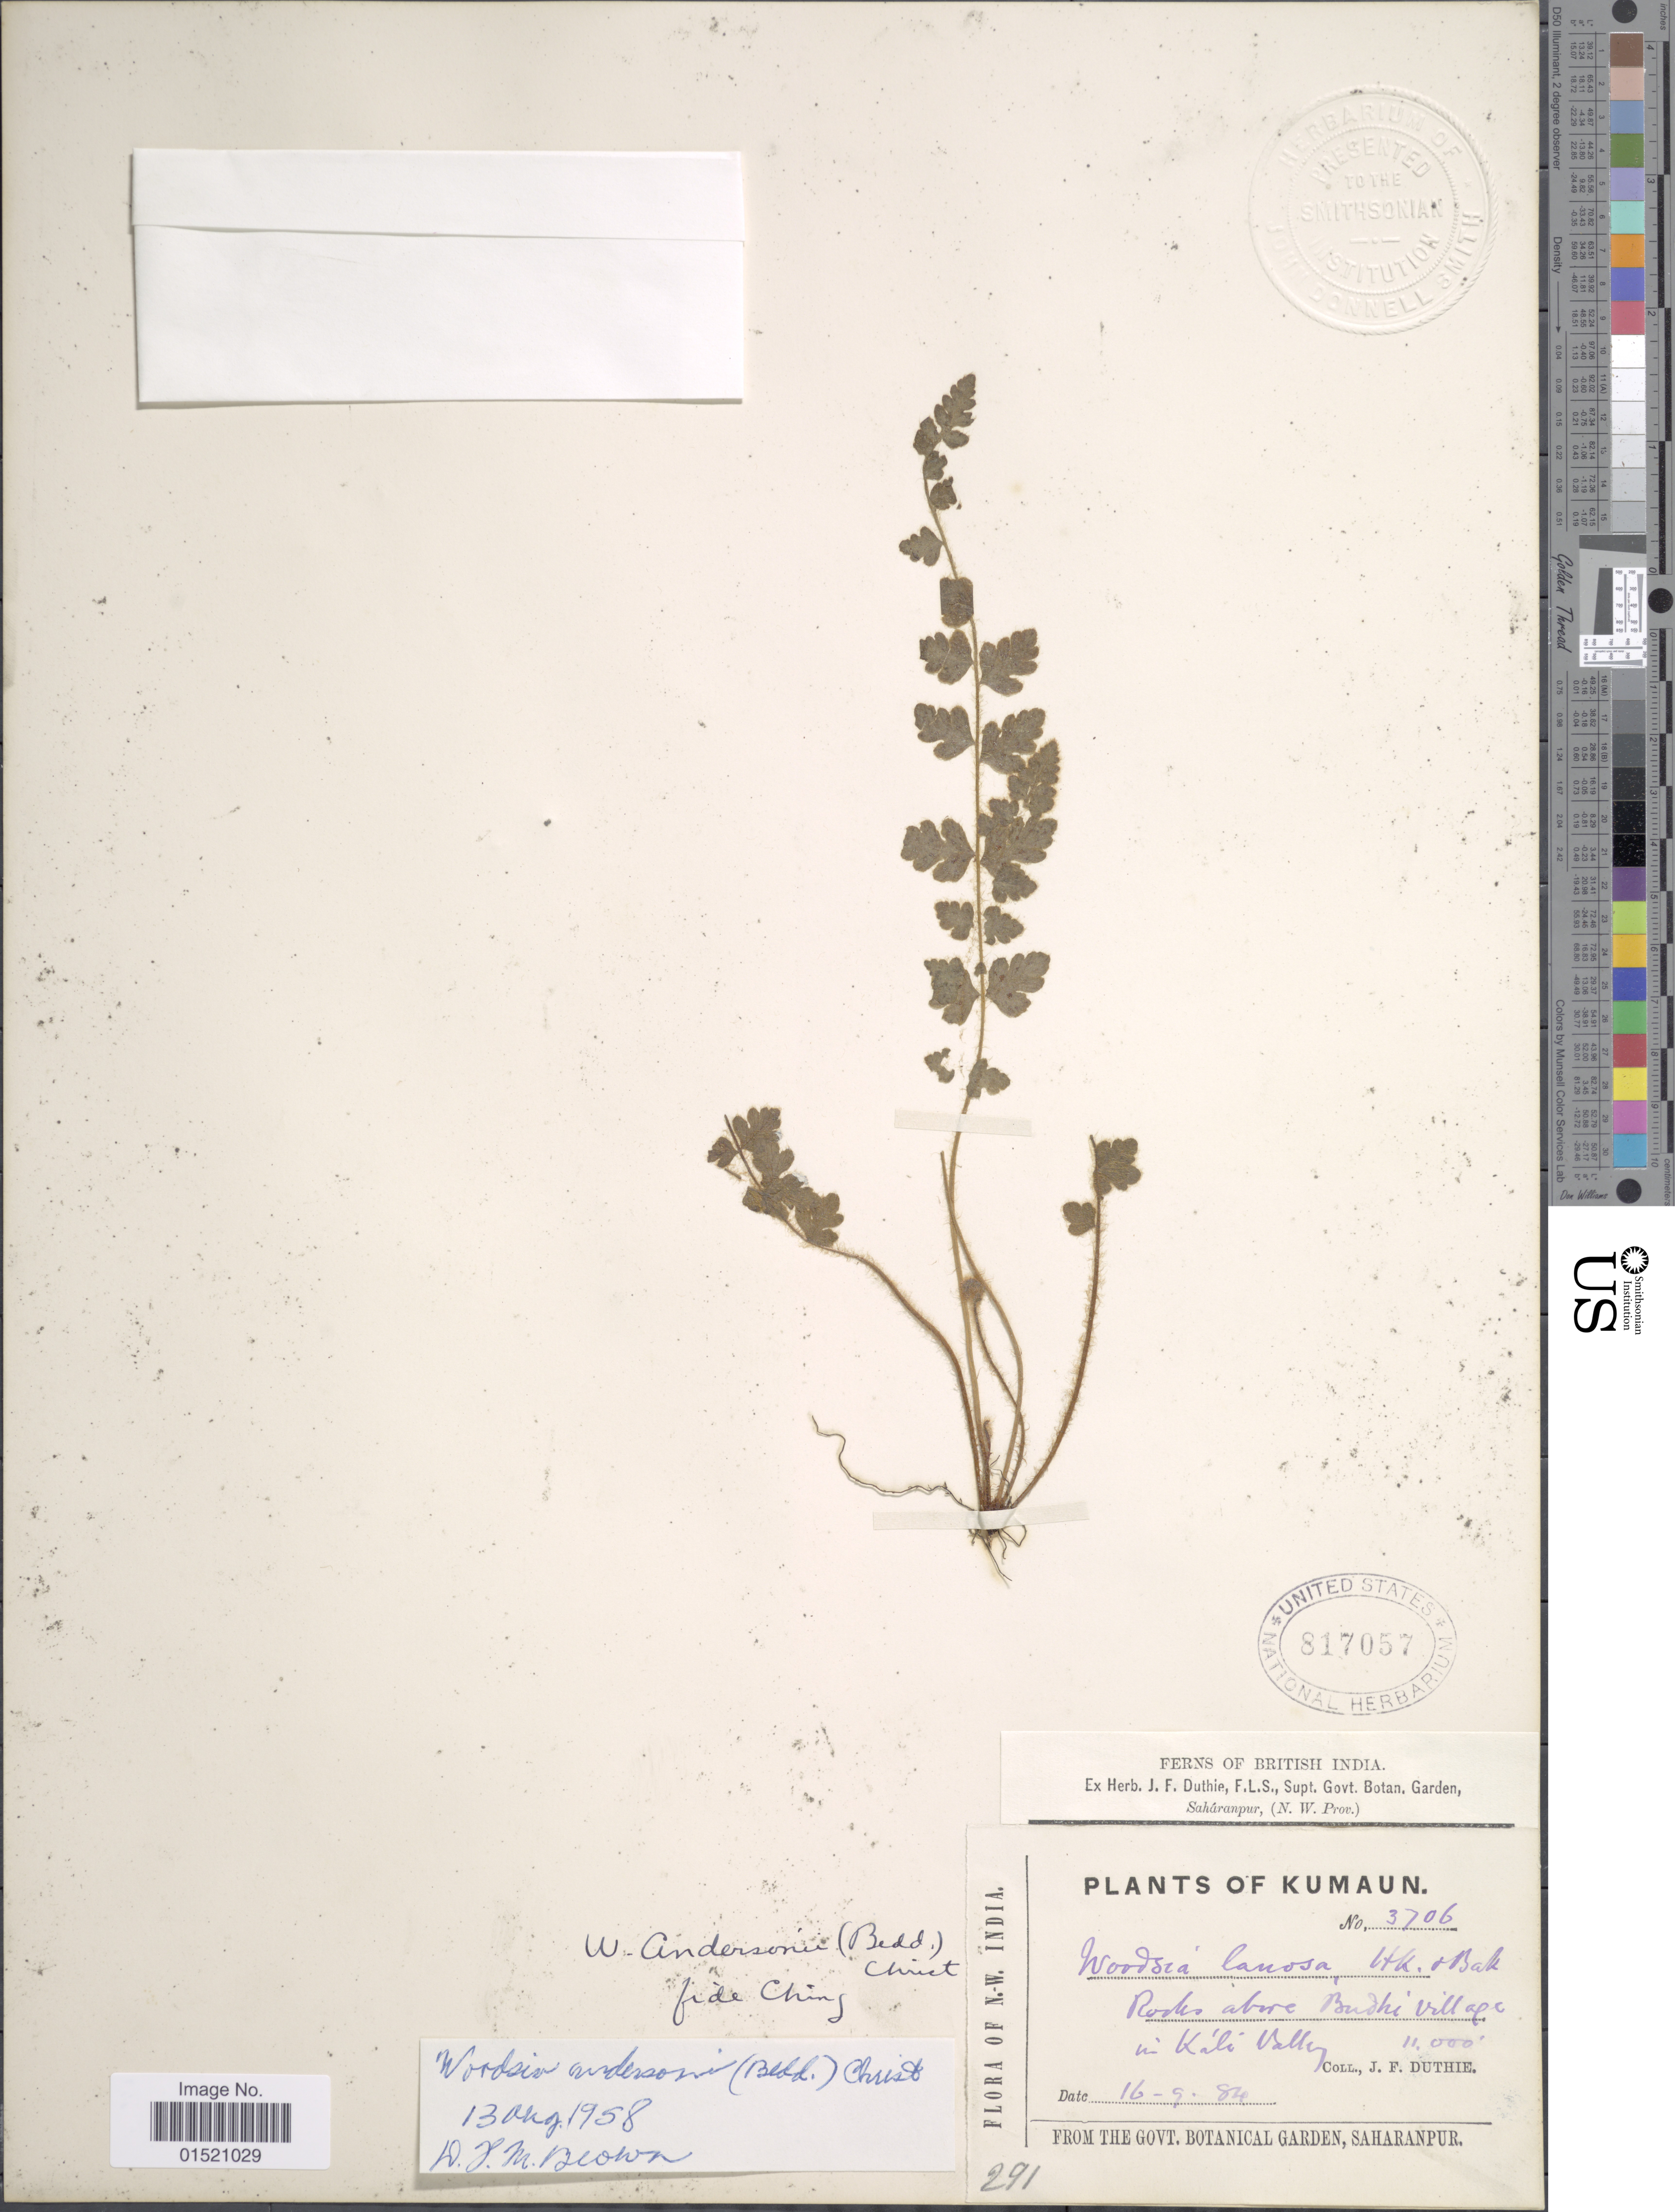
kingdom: Plantae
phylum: Tracheophyta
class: Polypodiopsida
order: Polypodiales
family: Woodsiaceae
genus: Woodsia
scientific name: Woodsia andersonii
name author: (Bedd.) Christ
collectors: J. F. Duthie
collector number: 3706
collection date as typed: Transcribed d/m/y: 16/9/84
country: India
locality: Kumaun, Rocks above Budhi village in Kali Valley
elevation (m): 3353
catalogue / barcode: US 817057